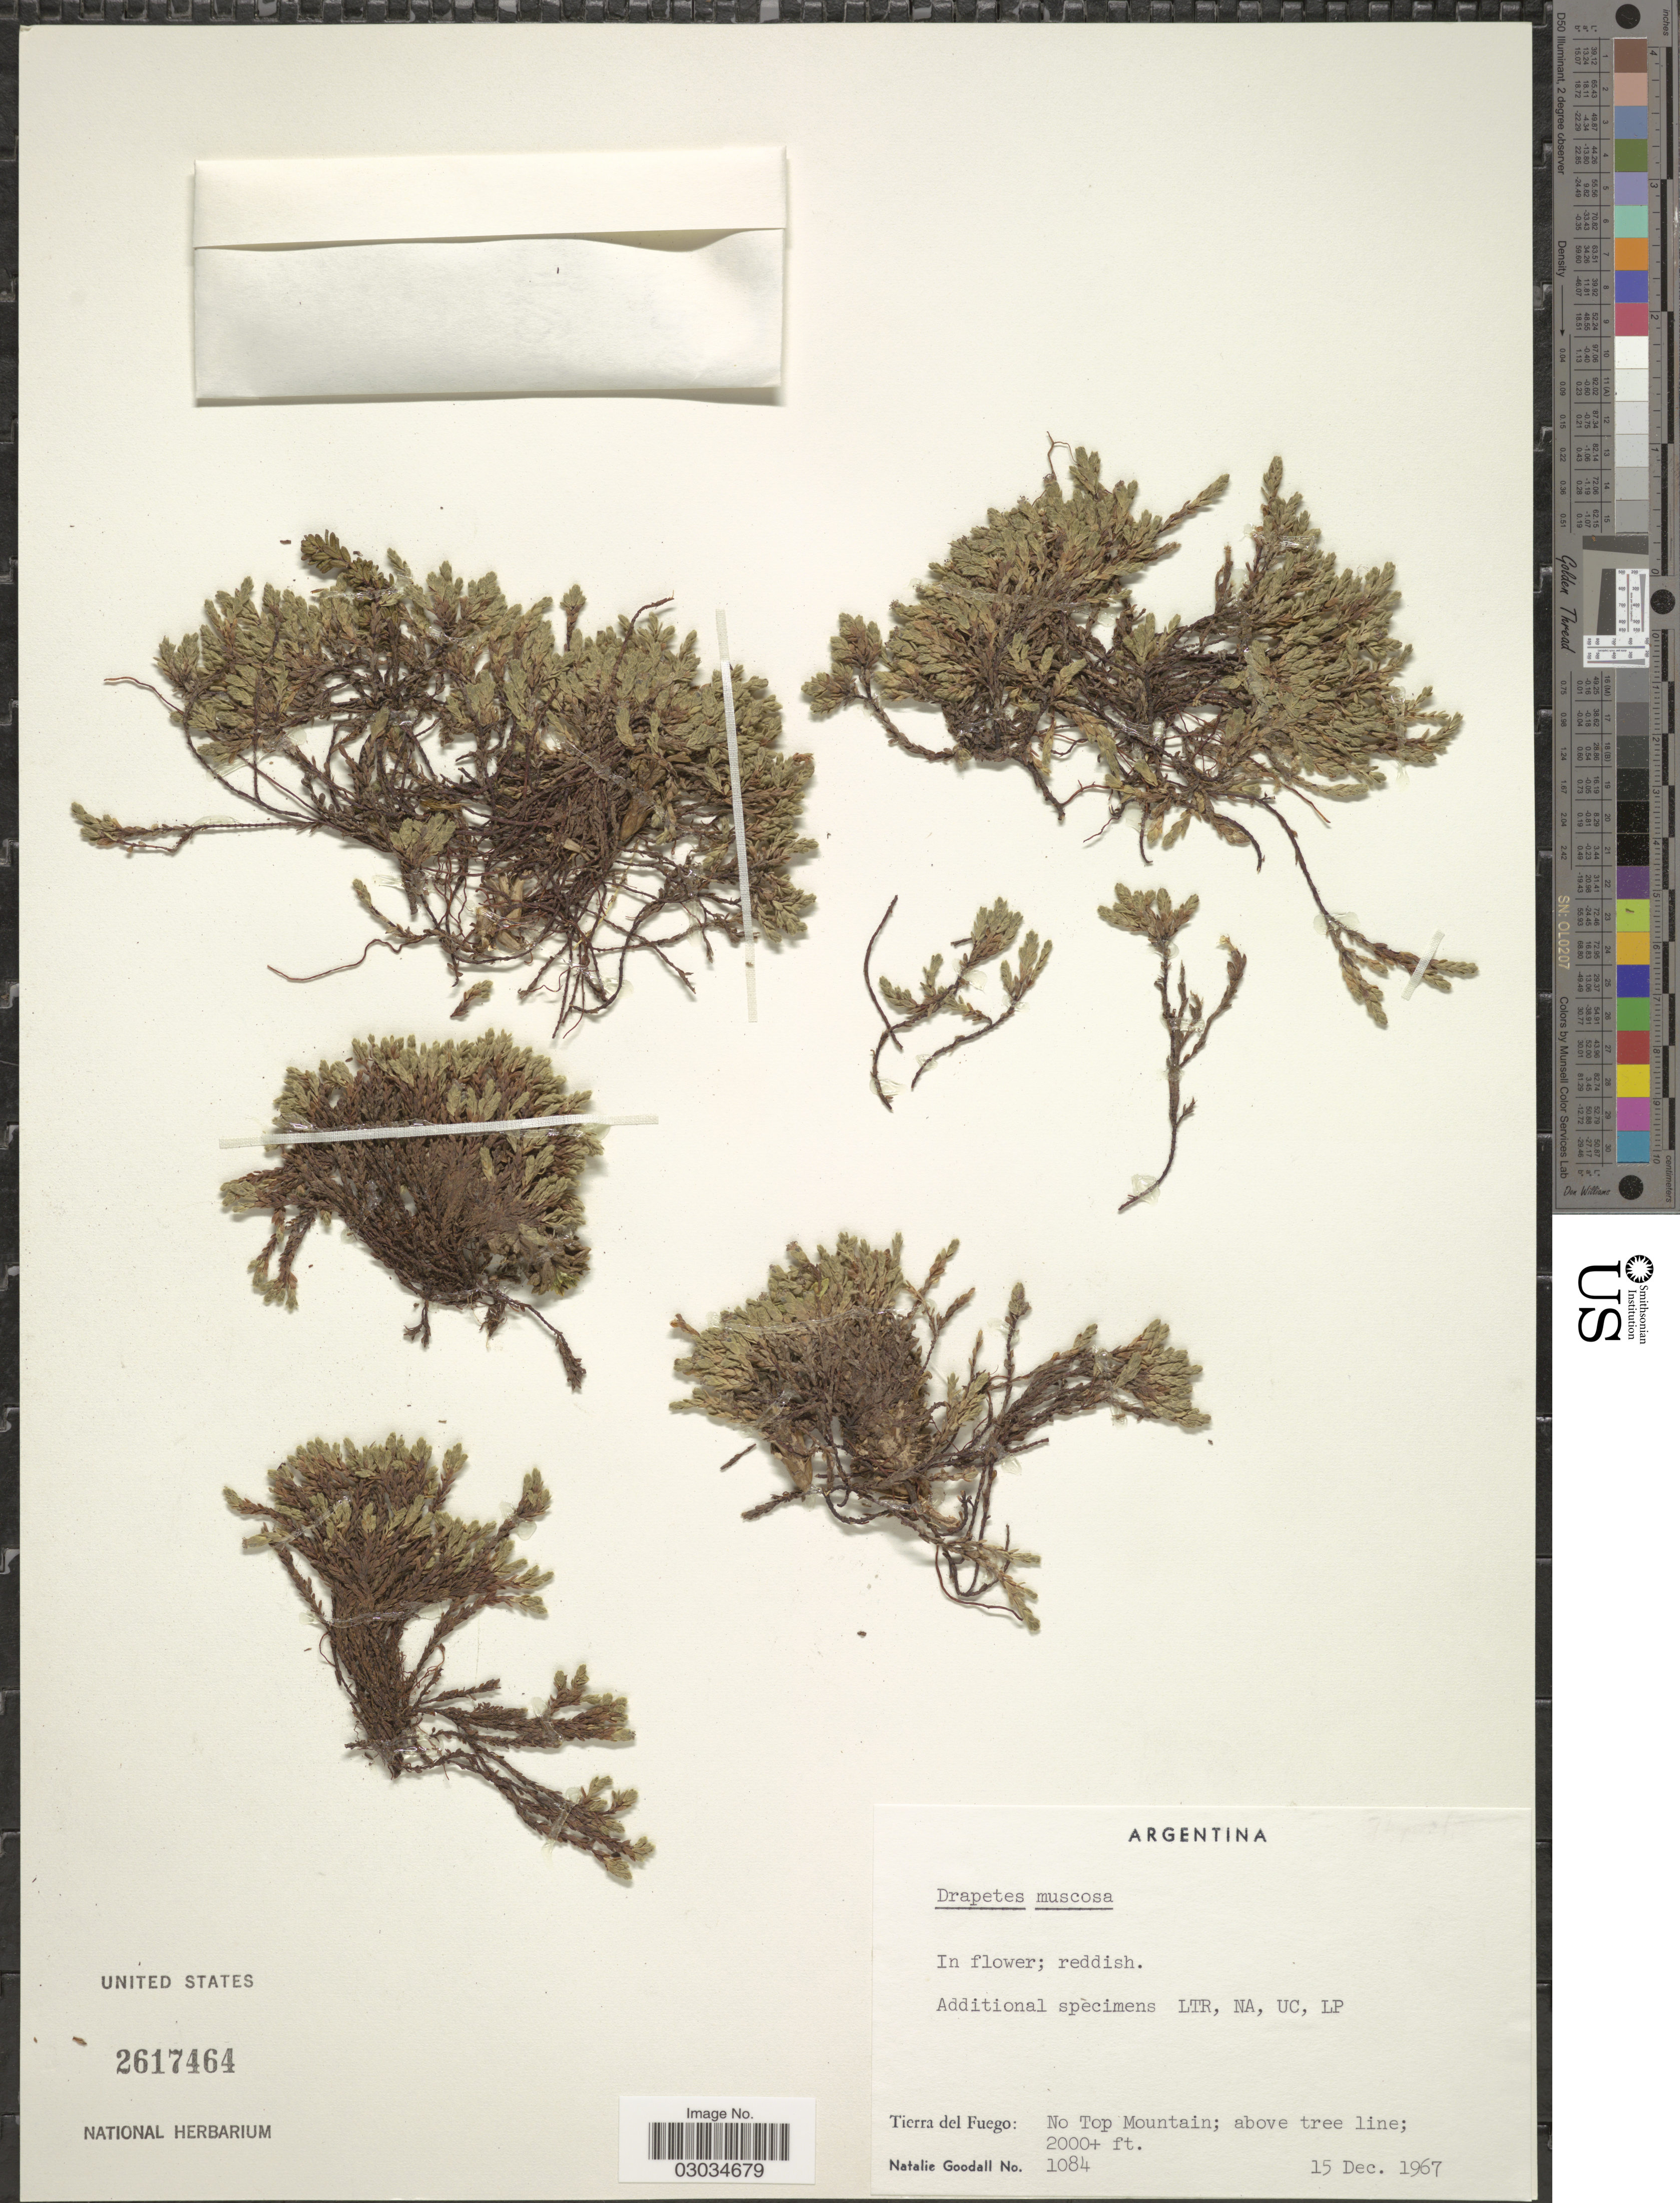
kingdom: Plantae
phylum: Tracheophyta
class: Magnoliopsida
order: Malvales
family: Thymelaeaceae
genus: Drapetes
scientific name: Drapetes muscosus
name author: Lam.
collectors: N. Goodall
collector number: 1084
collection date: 1967-12-15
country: Argentina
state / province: Tierra del Fuego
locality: No Top Mountain.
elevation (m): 610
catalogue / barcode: US 2617464